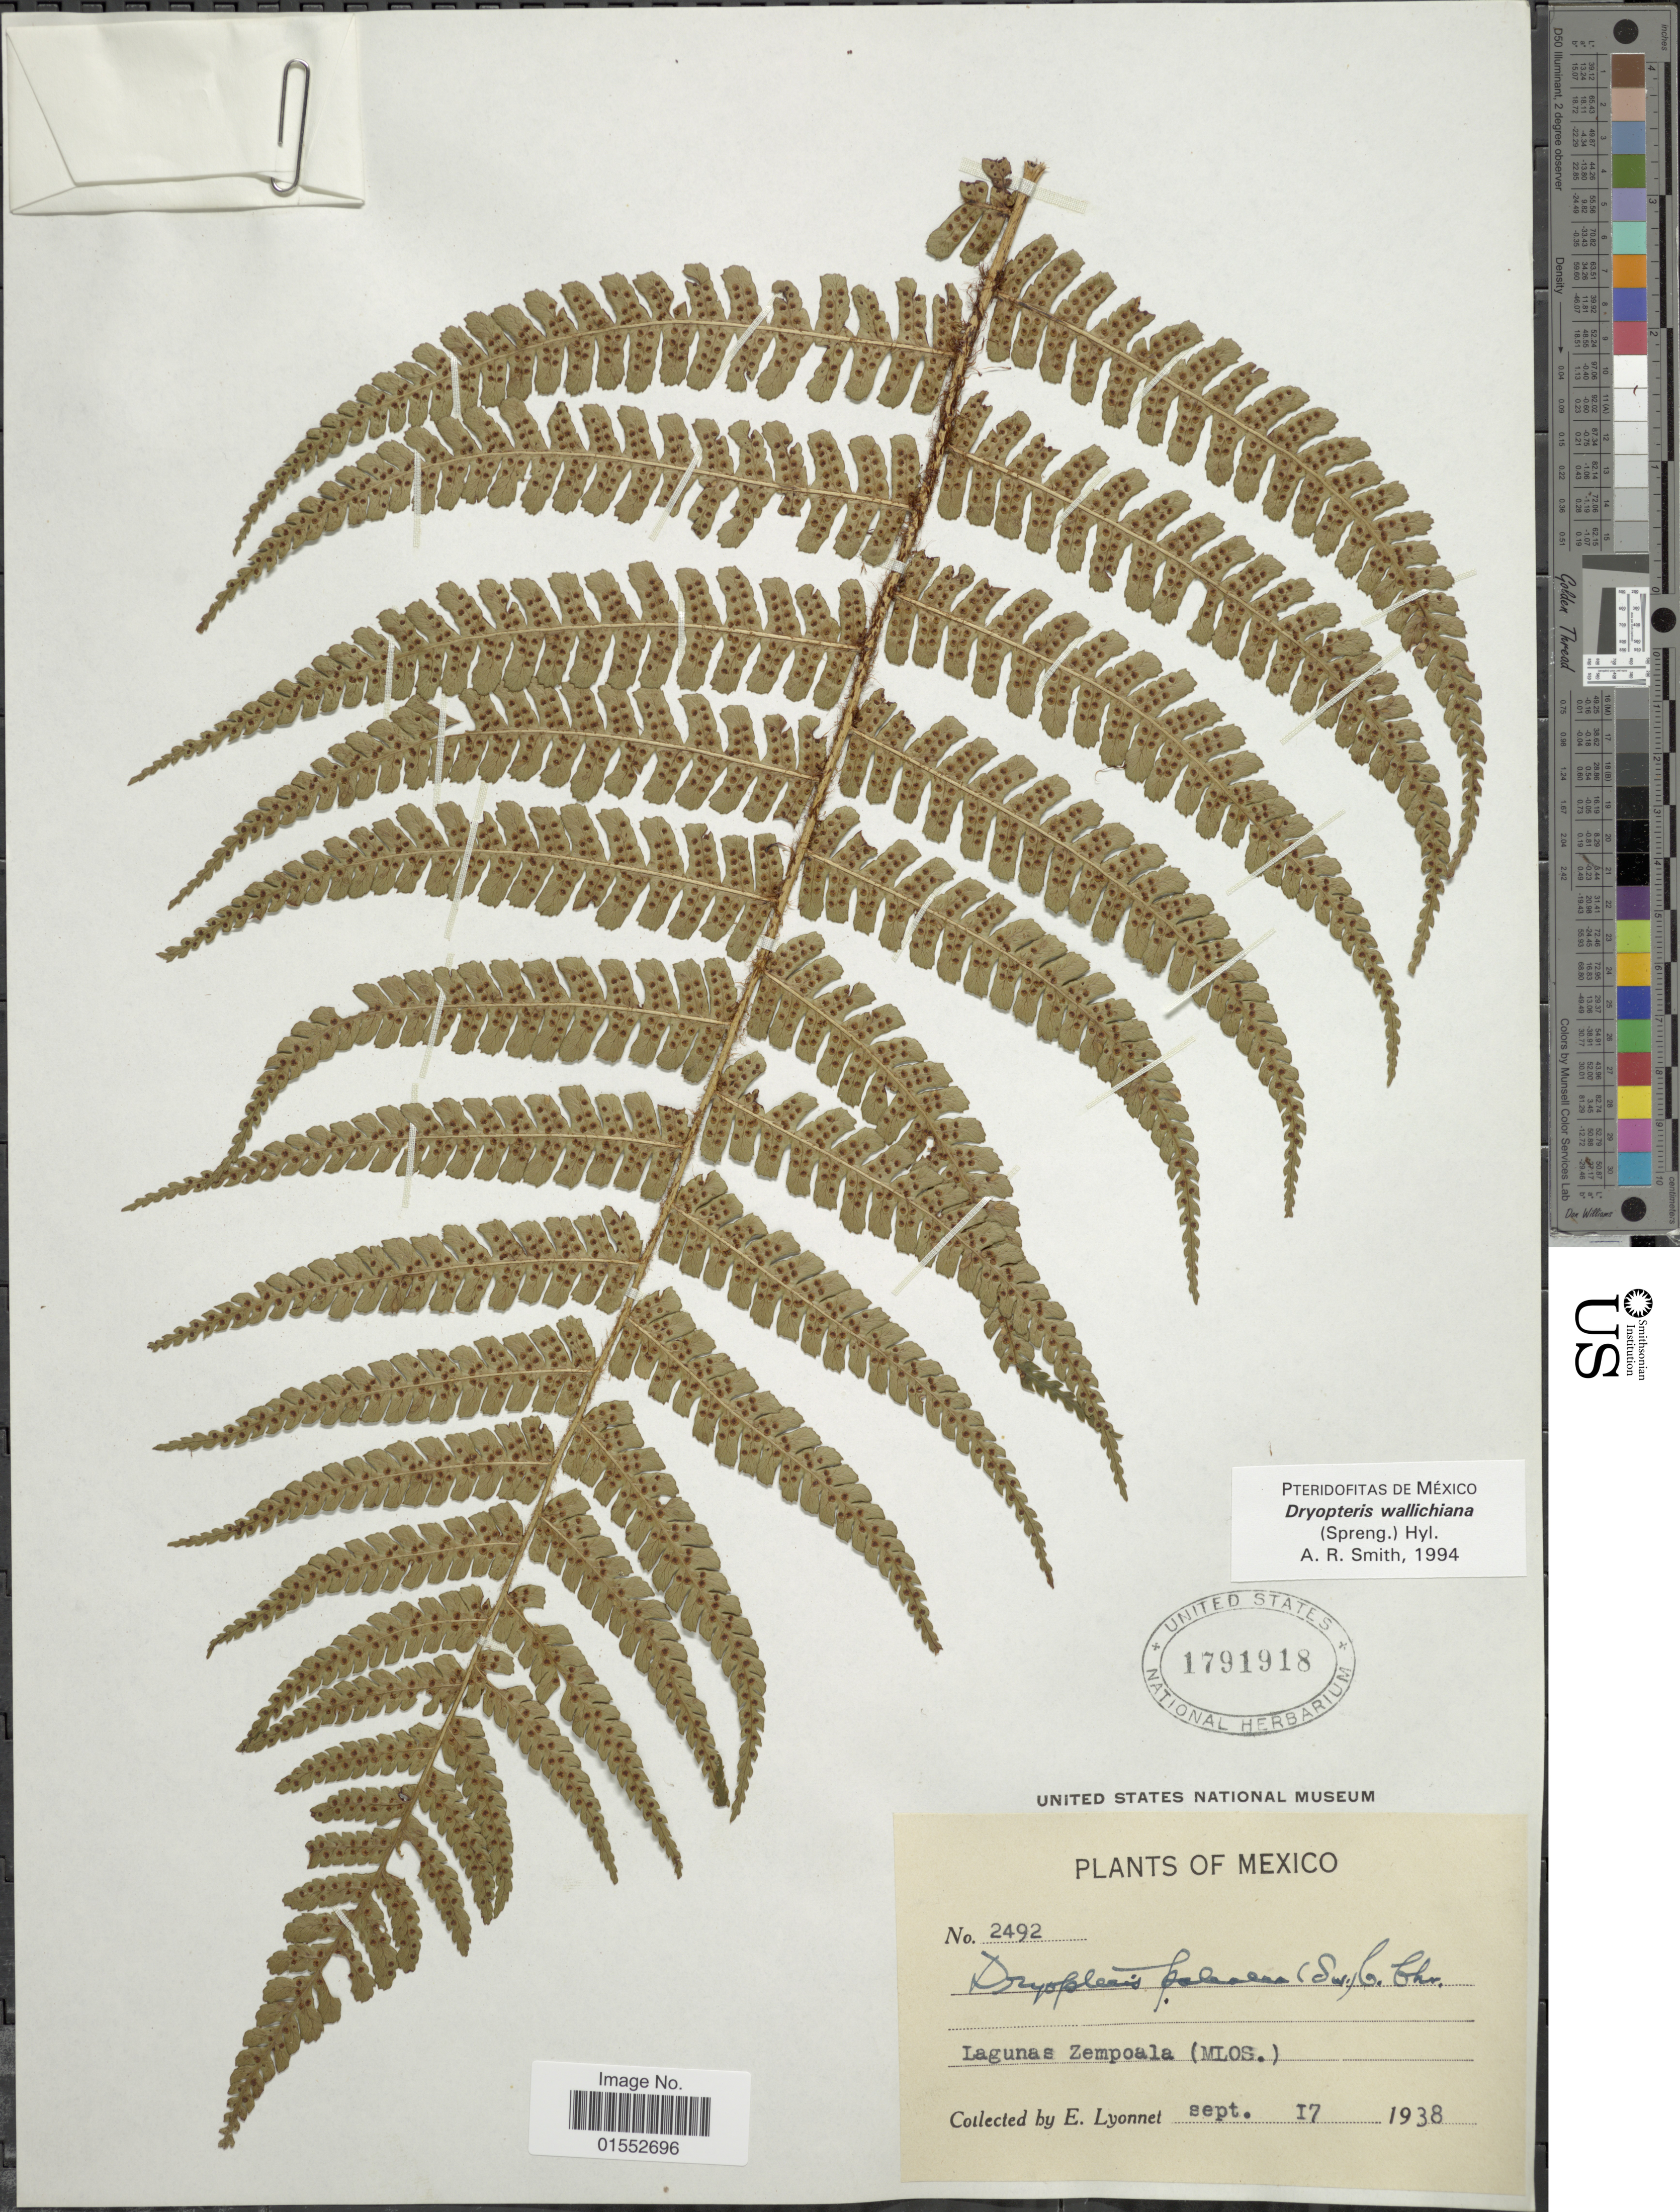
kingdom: Plantae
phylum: Tracheophyta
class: Polypodiopsida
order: Polypodiales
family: Dryopteridaceae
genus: Dryopteris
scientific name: Dryopteris wallichiana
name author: (Spreng.) Hyl.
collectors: E. Lyonnet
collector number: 2492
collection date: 1938-09-17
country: Mexico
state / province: Morelos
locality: Lagunas Zempoala (Mlos.)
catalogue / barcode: US 1791918